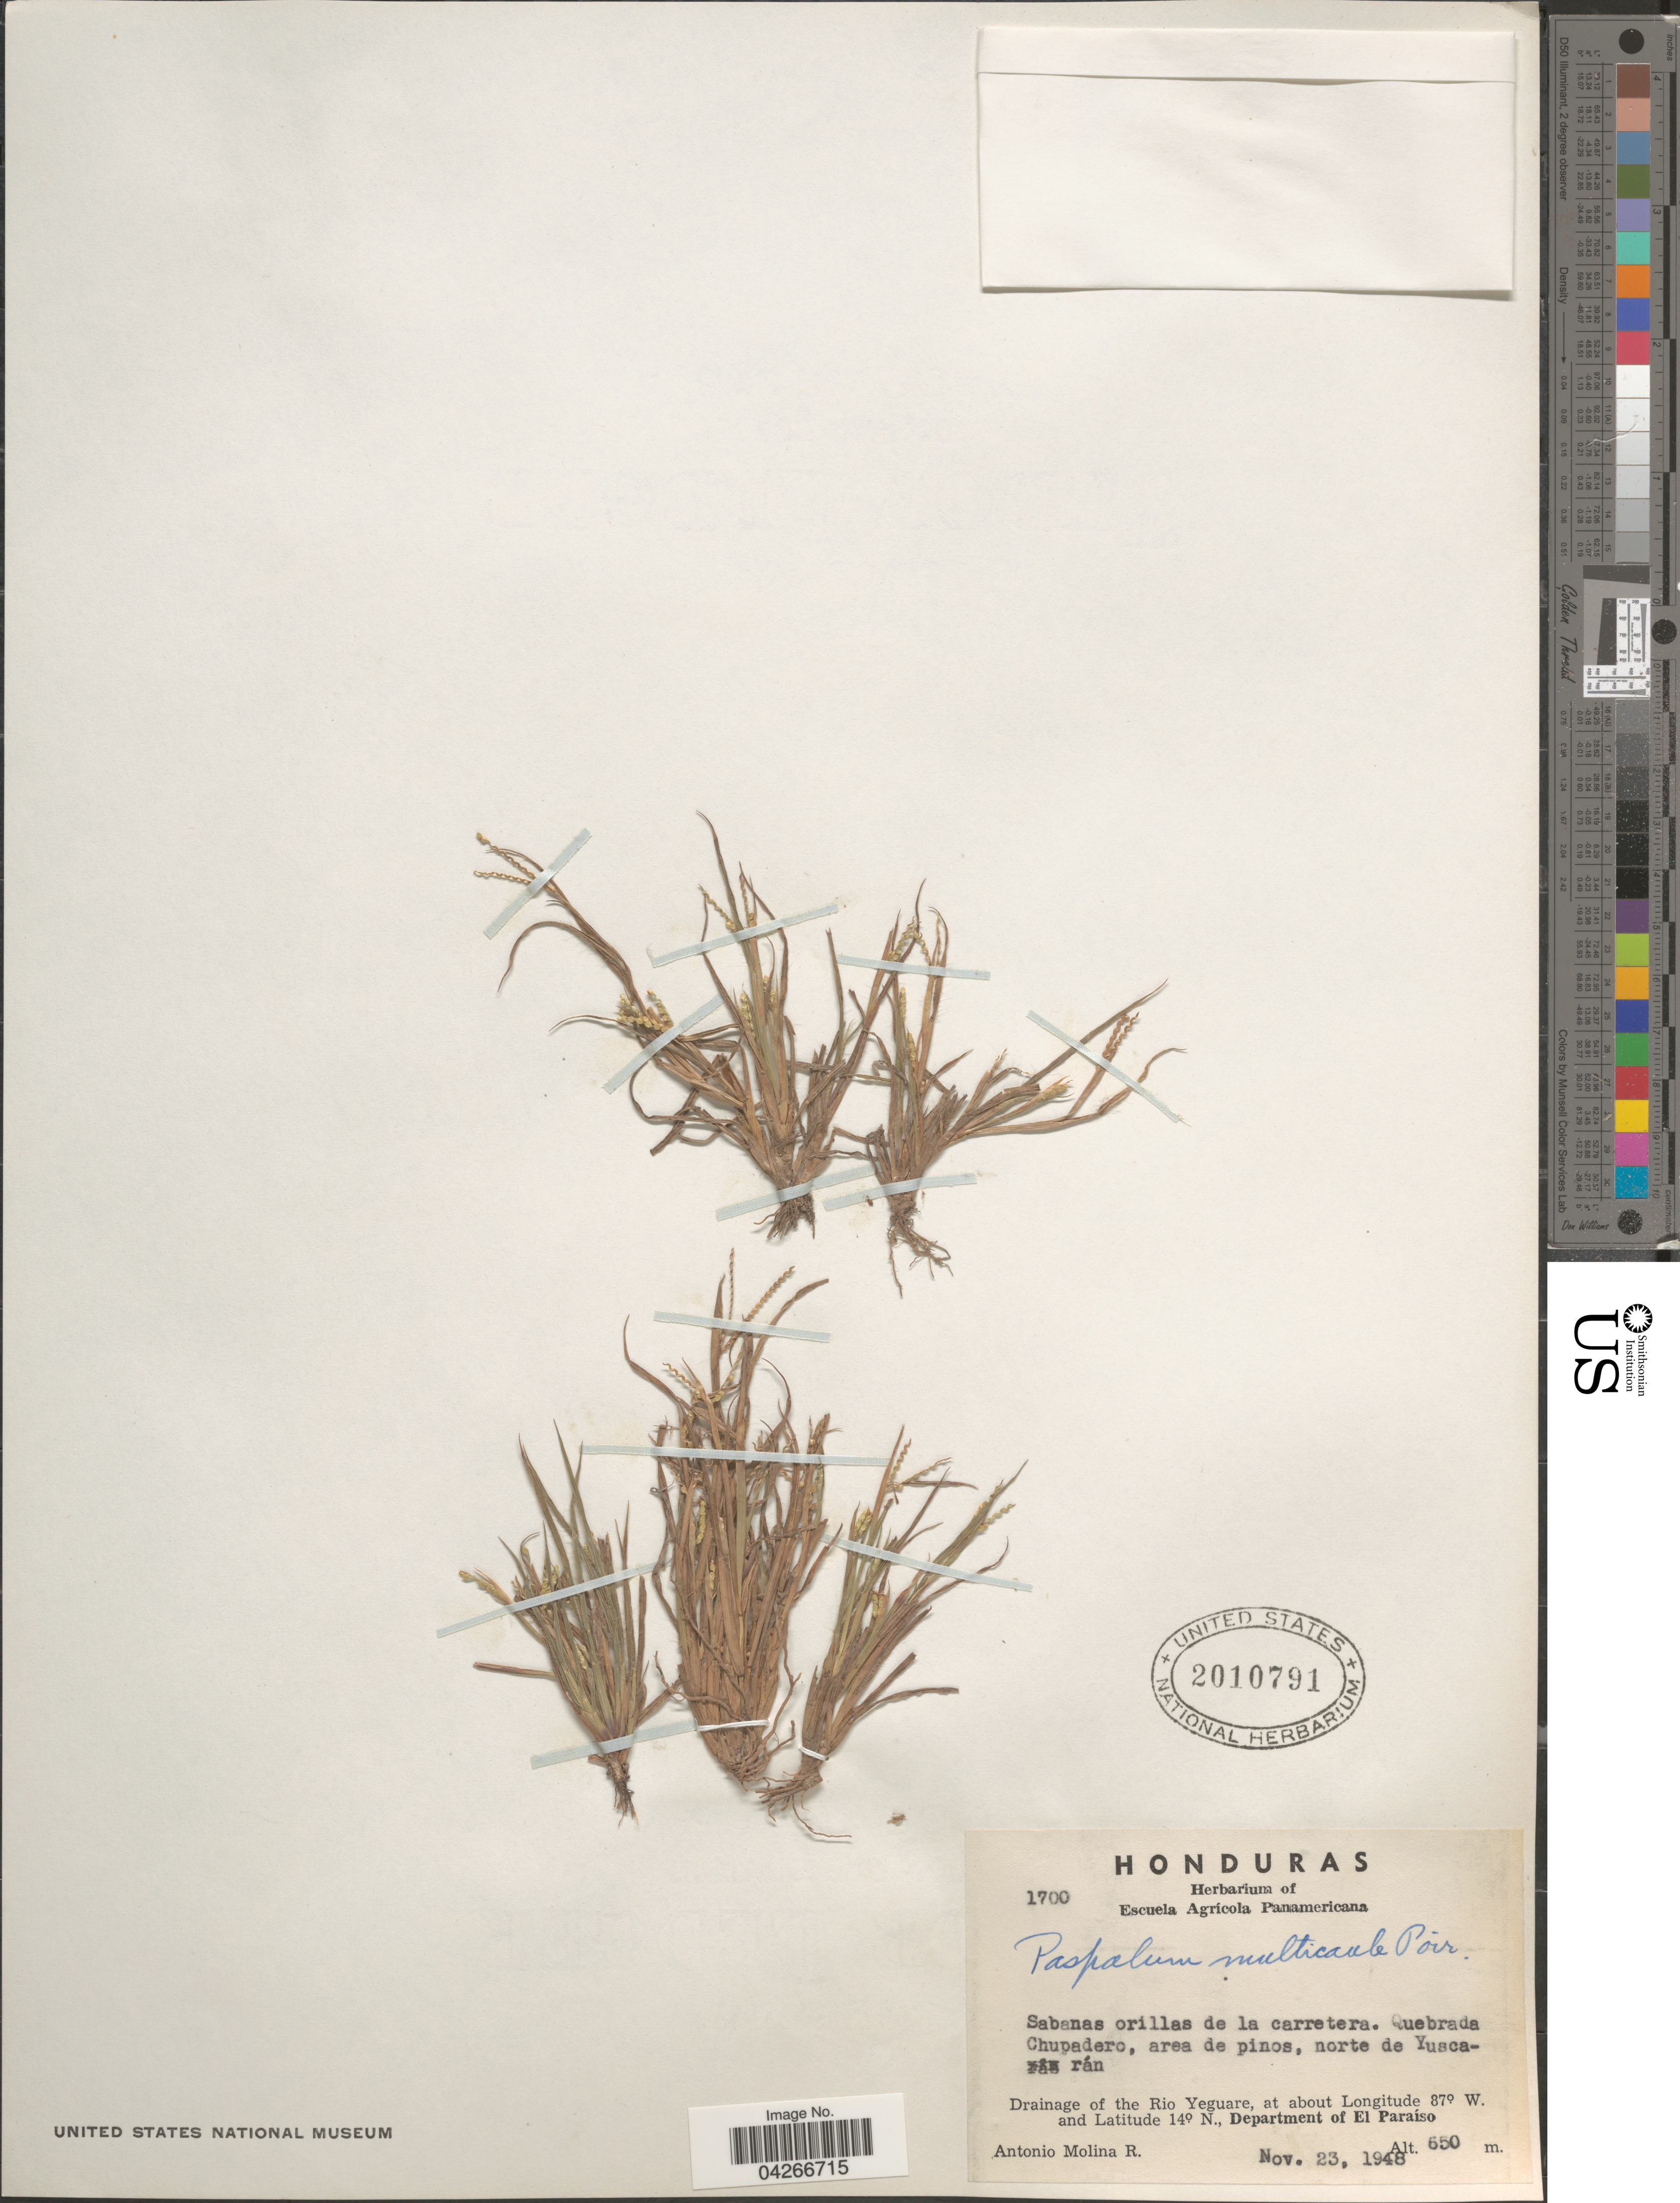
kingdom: Plantae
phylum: Tracheophyta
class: Liliopsida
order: Poales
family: Poaceae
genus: Paspalum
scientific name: Paspalum multicaule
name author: Poir. in Lam.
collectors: A. Molina R.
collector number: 1700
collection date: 1948-11-23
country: Honduras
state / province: El Paraiso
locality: Quebrada Chupadero, area de pinos, norte de Yuscarán. Drainage of the Rio Yeguare, Department of El Paraíso.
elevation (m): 650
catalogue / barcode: US 2010791